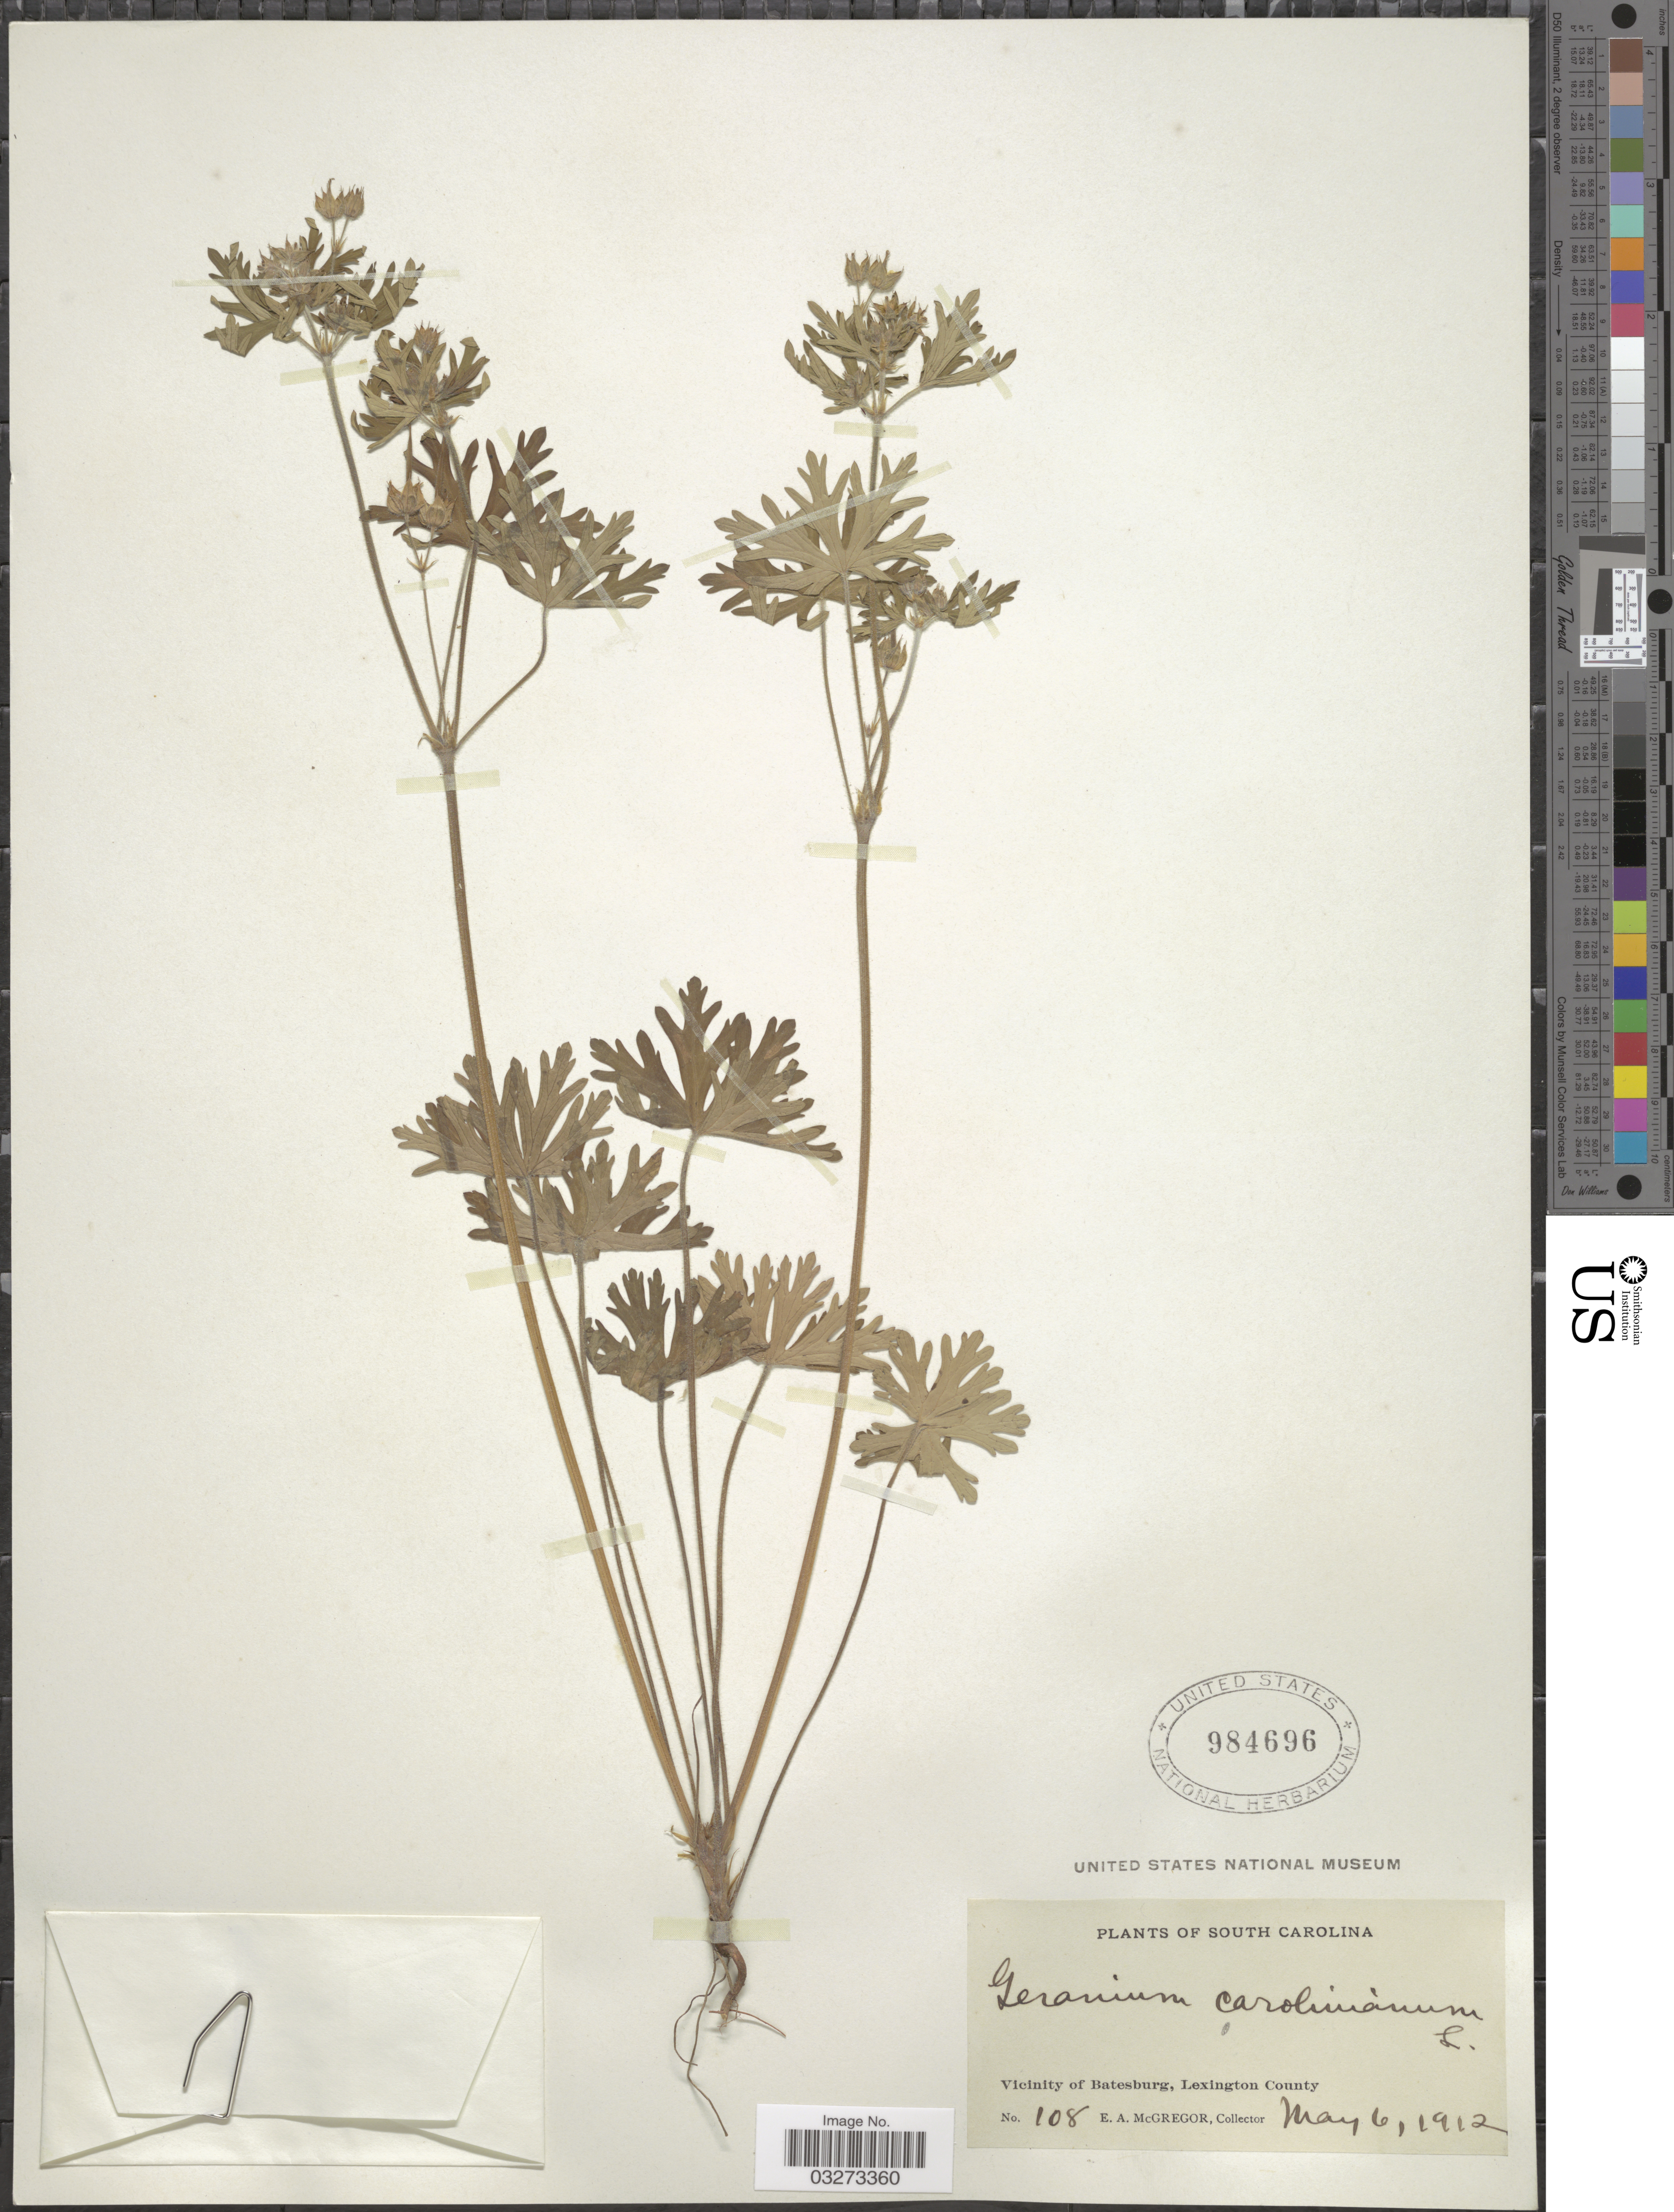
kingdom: Plantae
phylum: Tracheophyta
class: Magnoliopsida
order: Geraniales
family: Geraniaceae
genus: Geranium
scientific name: Geranium carolinianum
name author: L.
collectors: E. A. McGregor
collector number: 108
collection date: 1912-05-06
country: United States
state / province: South Carolina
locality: Vicinity of Batesburg, Lexington County.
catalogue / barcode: US 984696